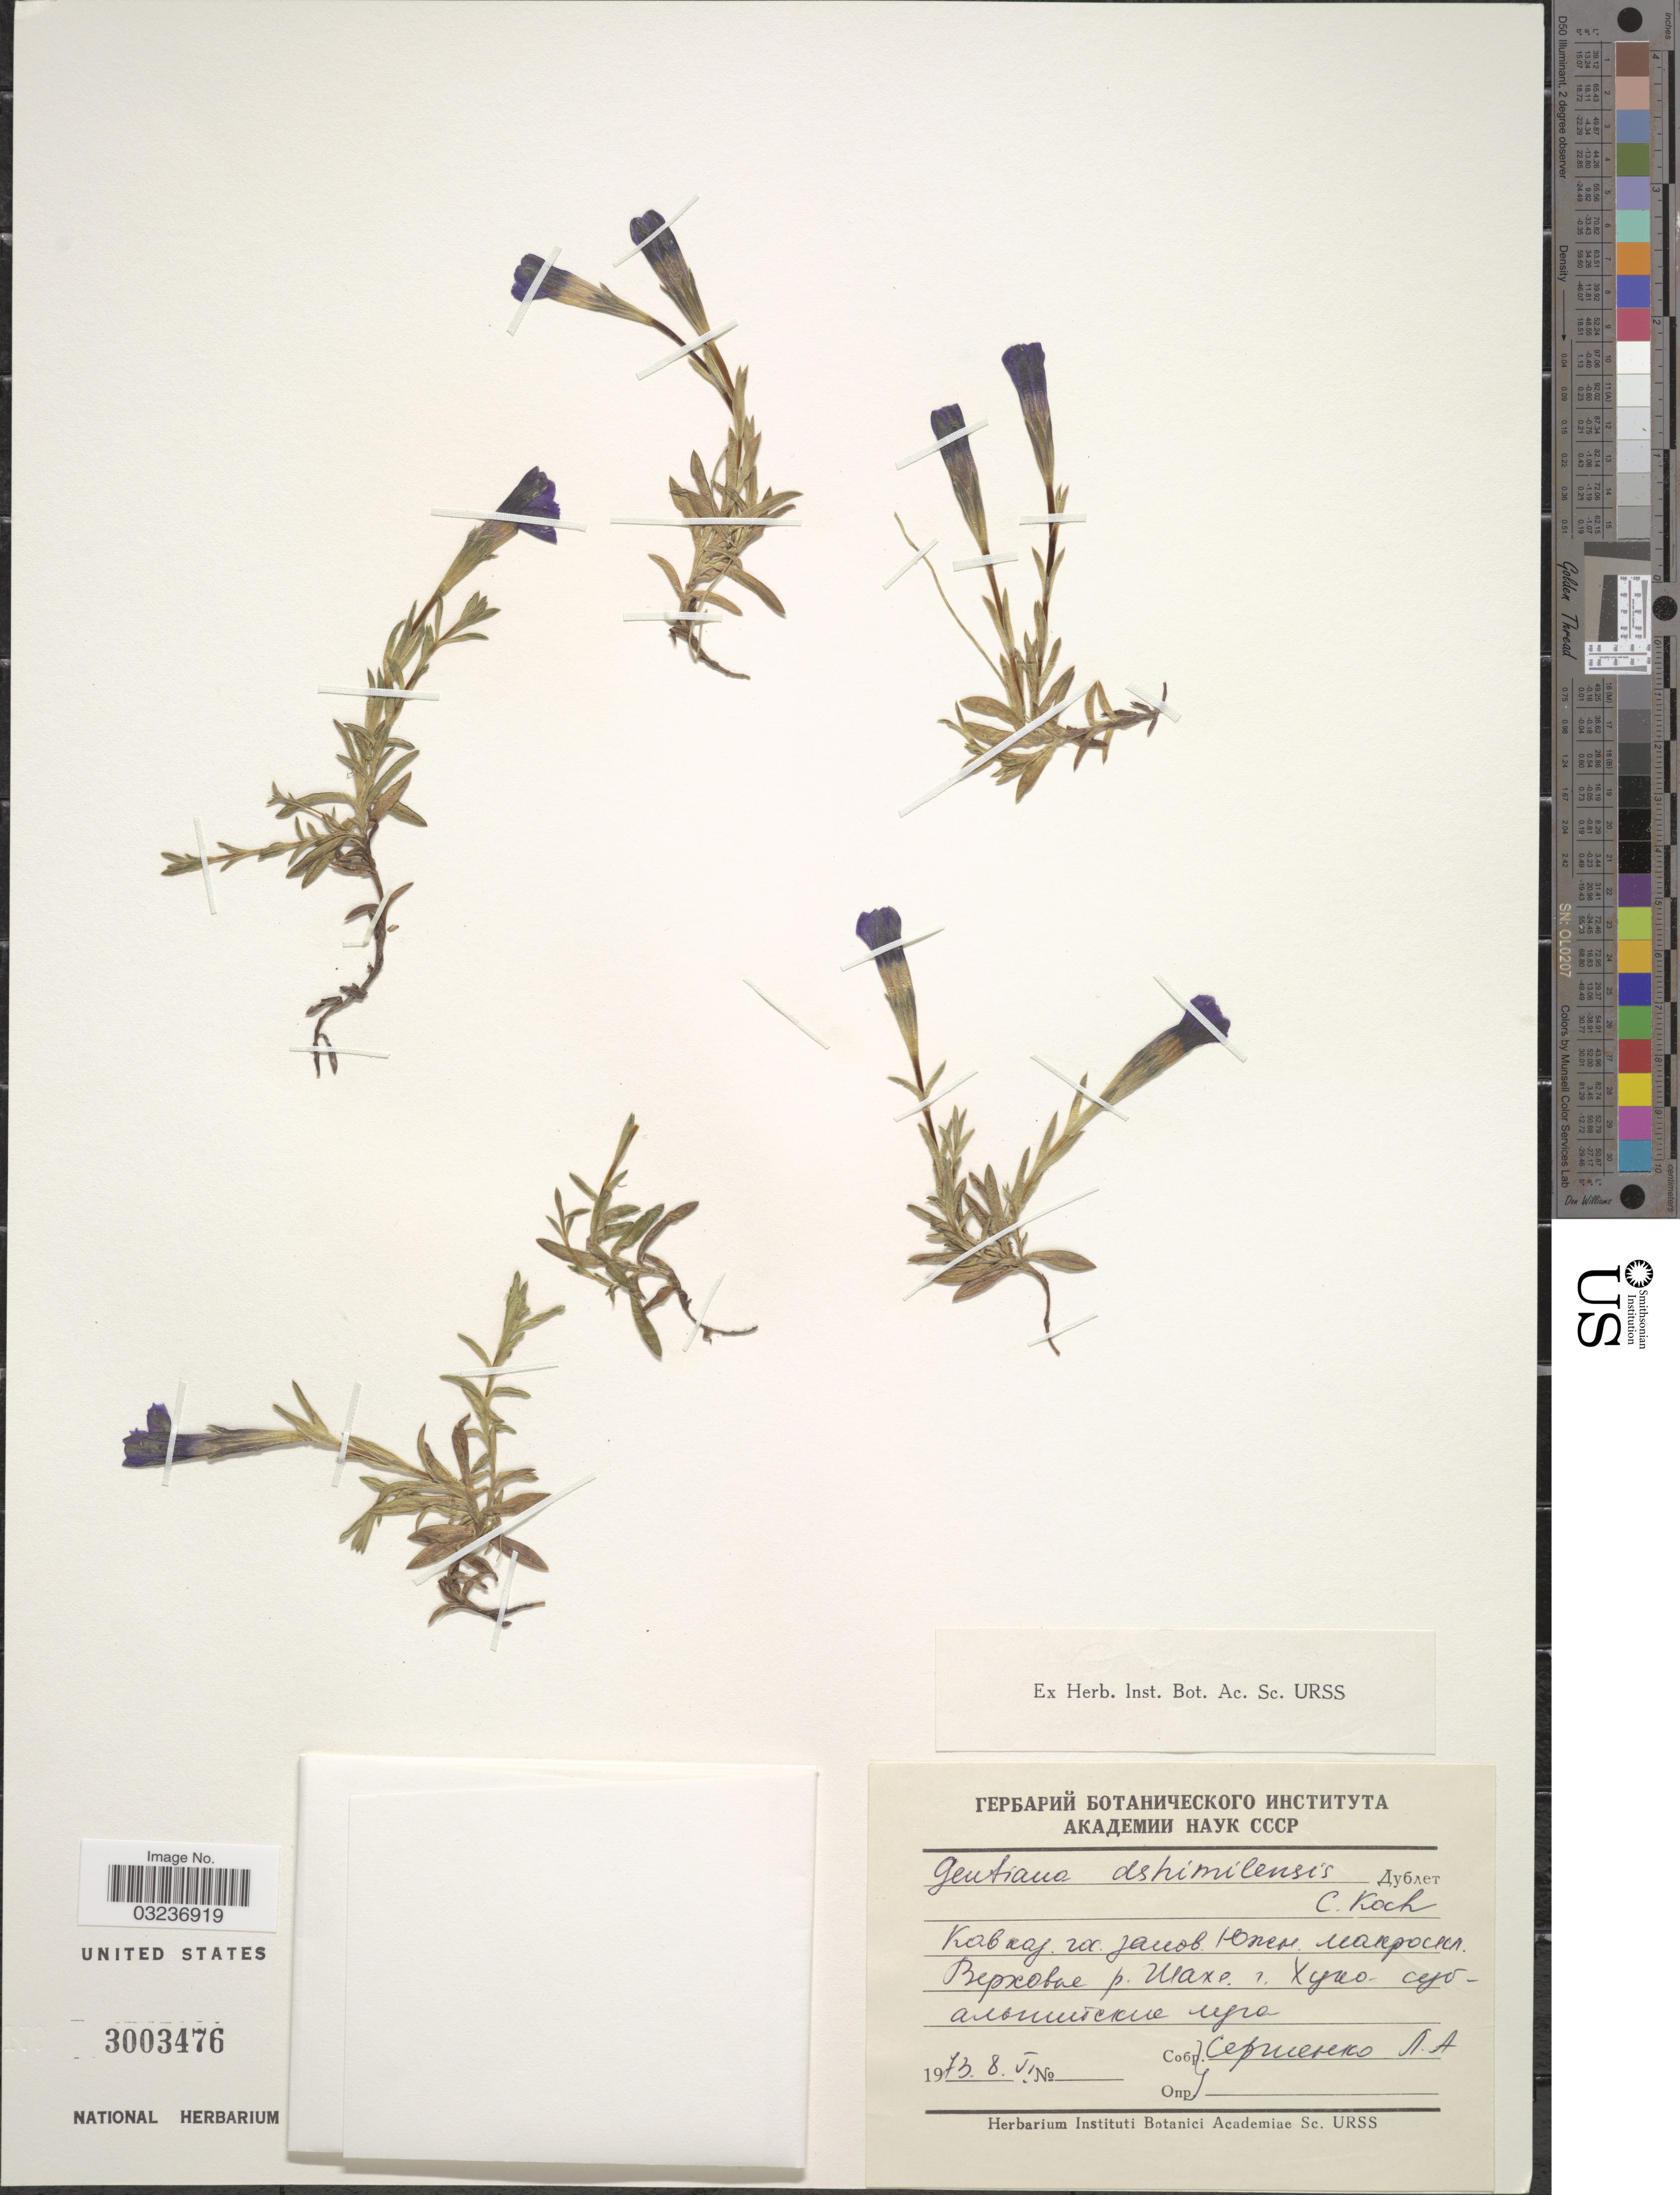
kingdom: Plantae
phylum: Tracheophyta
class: Magnoliopsida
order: Gentianales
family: Gentianaceae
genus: Gentiana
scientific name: Gentiana pyrenaica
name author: L.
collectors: L. Sergienko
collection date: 1973-06-08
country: Russian Federation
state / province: Adygea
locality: Khuko Mountain, River Shakhe.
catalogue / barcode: US 3003476